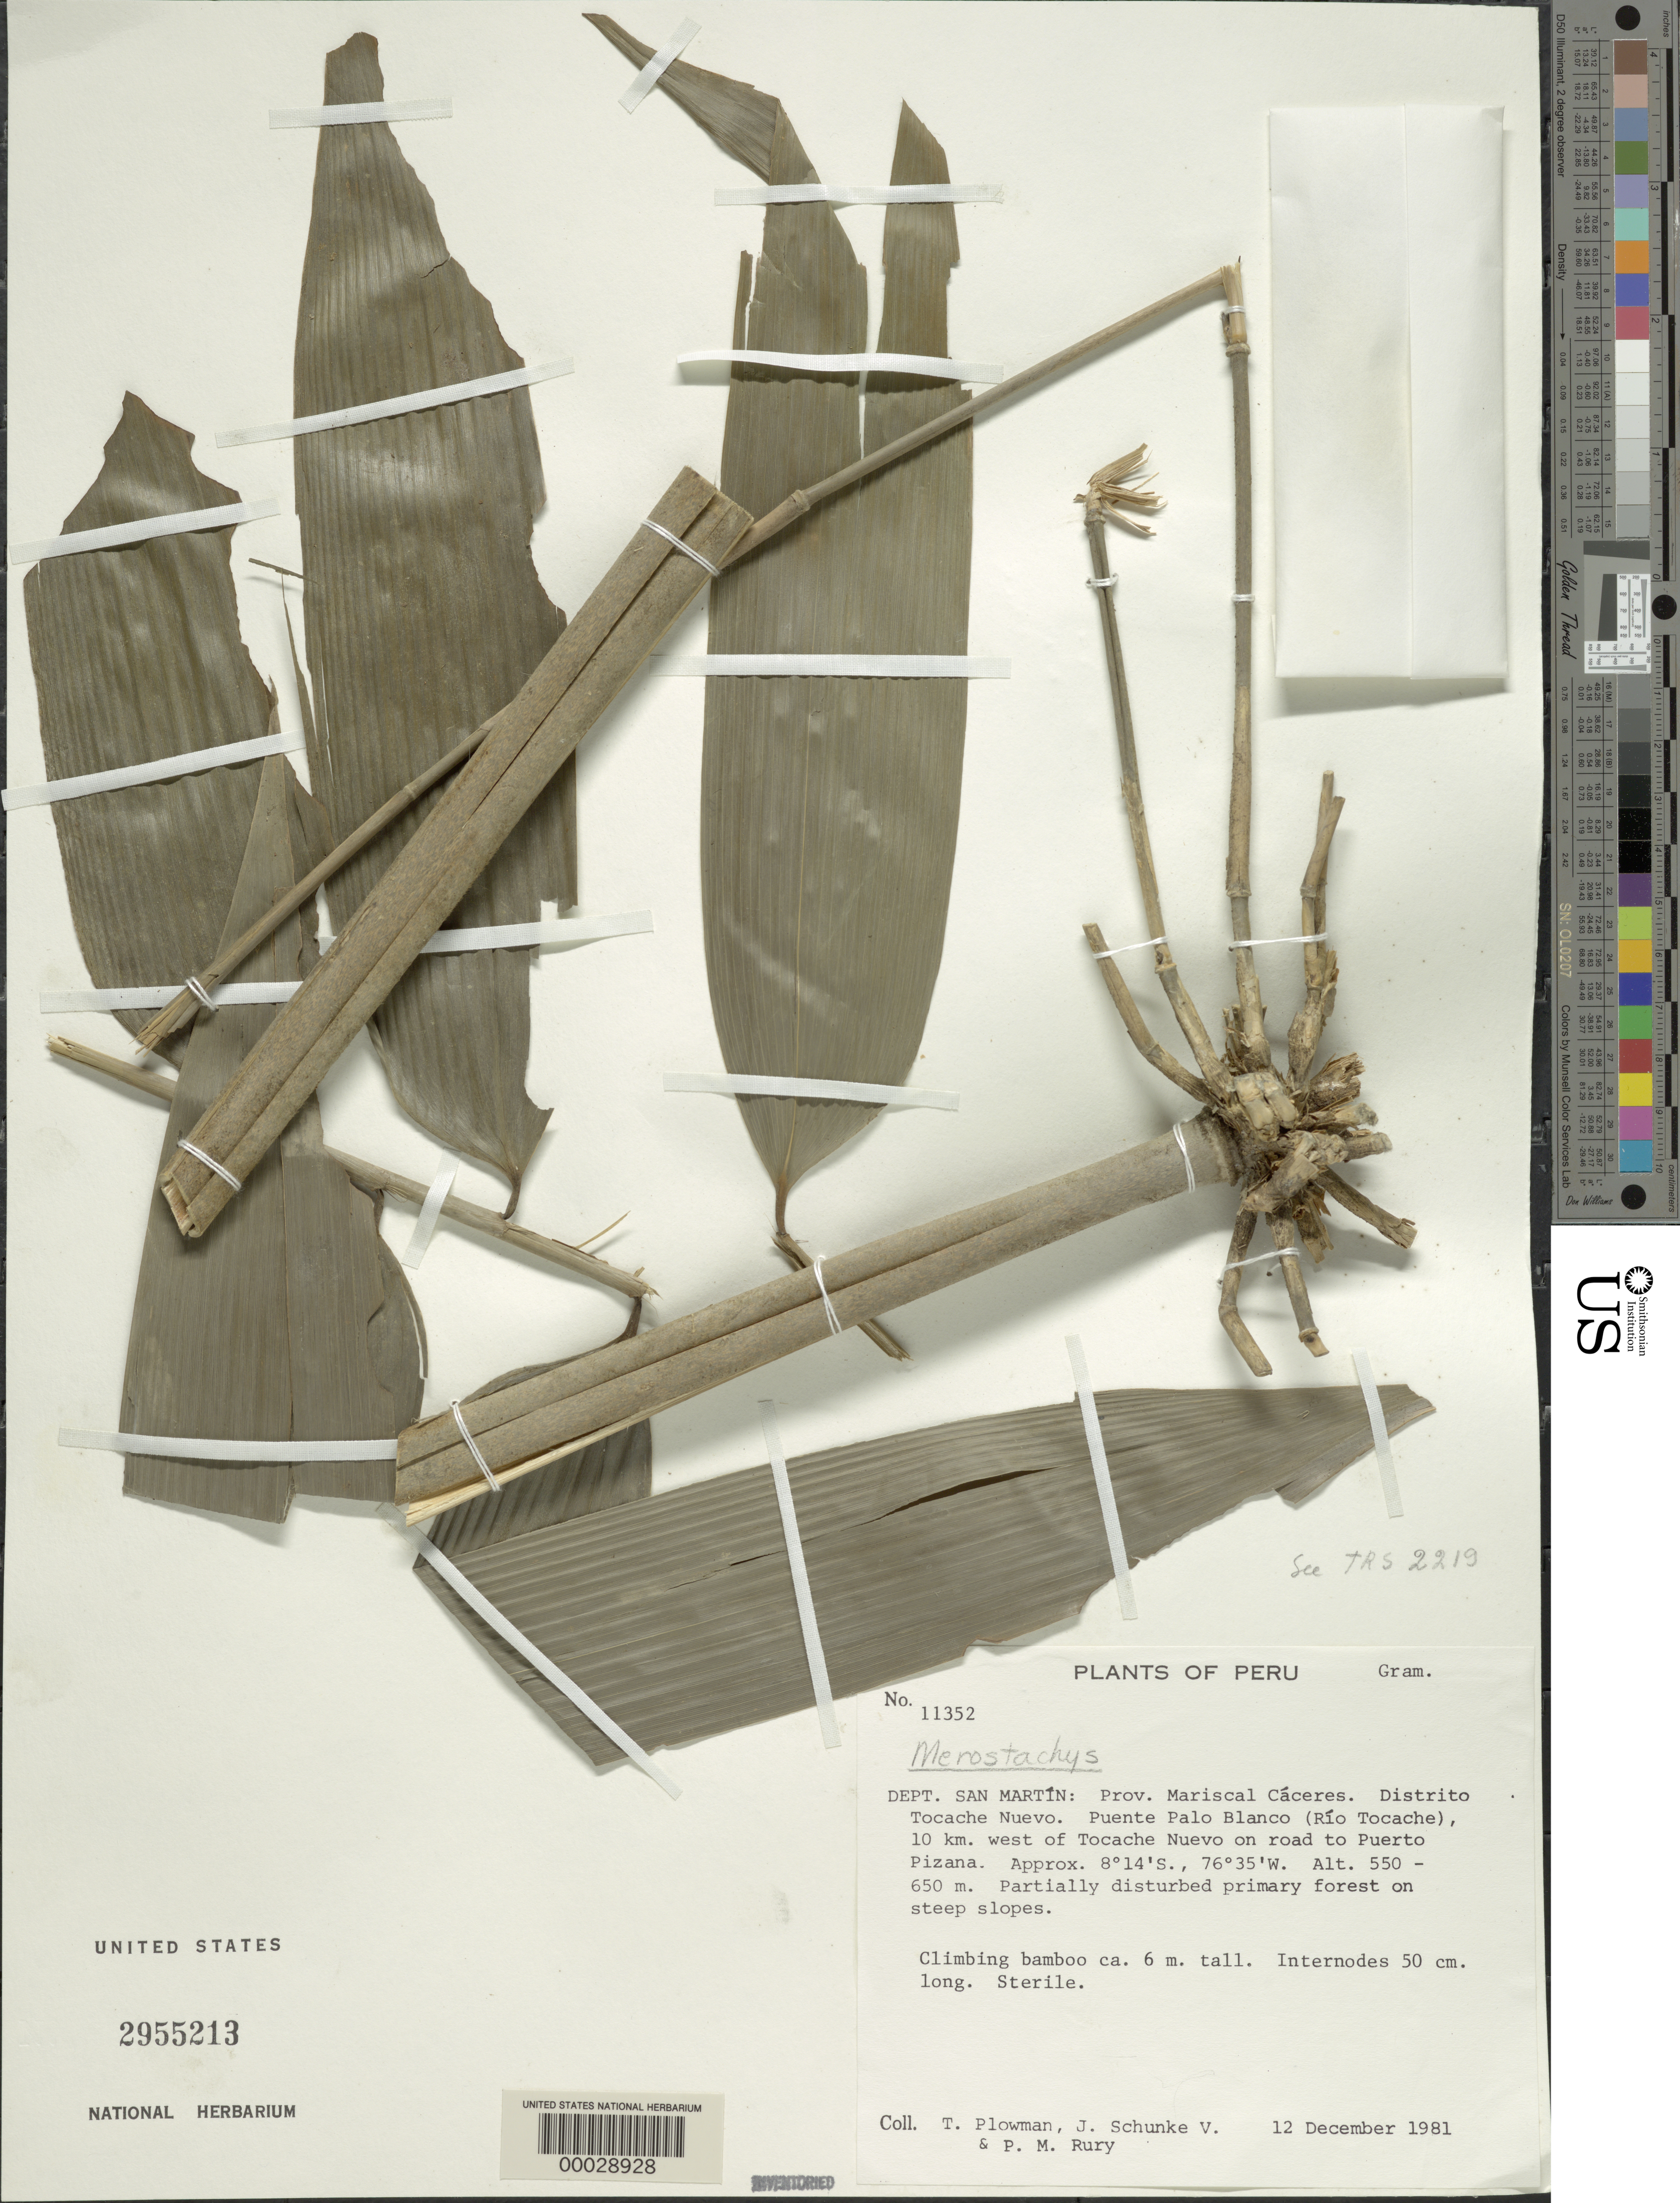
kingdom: Plantae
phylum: Tracheophyta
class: Liliopsida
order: Poales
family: Poaceae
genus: Merostachys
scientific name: Merostachys sp.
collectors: T. Plowman, J. M. Schunke & P. M. Rury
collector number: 11352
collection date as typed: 12 Dec 1981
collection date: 1981-12-12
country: Peru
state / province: San Martín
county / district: Mariscal Cáceres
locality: Puente palo blanco (rio tocache)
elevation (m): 550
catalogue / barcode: US 2955213